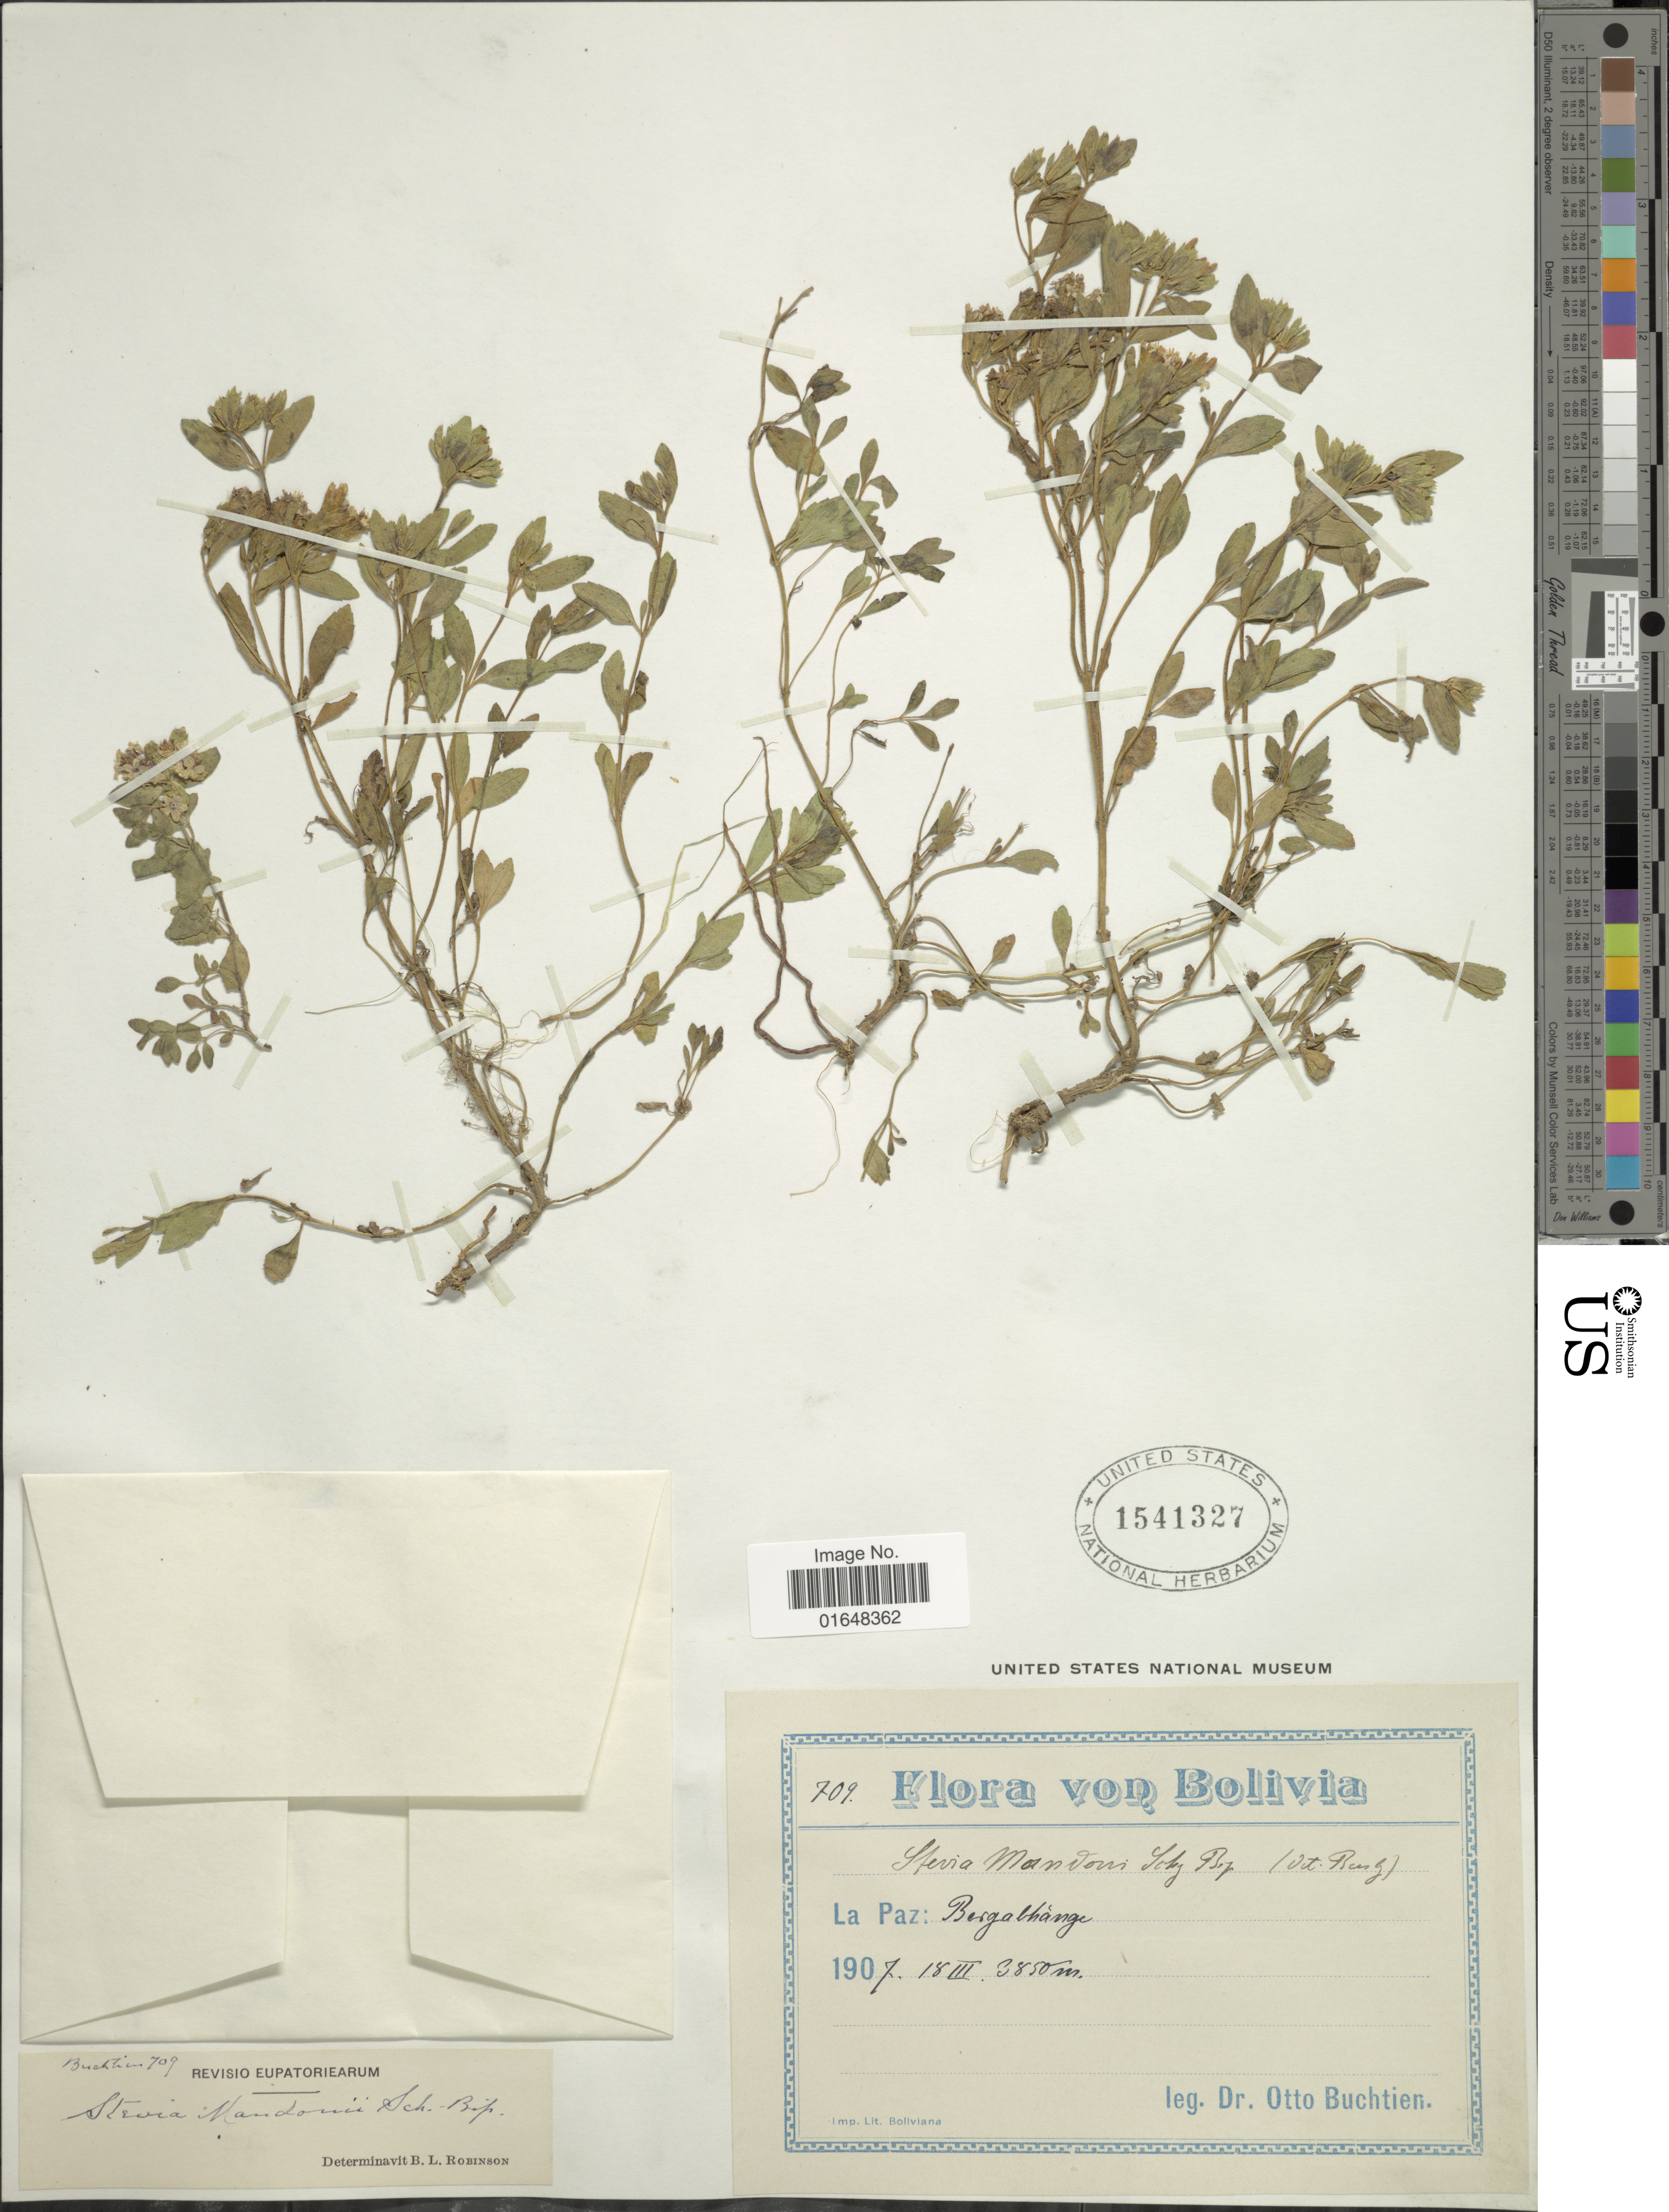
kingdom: Plantae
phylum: Tracheophyta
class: Magnoliopsida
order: Asterales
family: Asteraceae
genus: Stevia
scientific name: Stevia mandonii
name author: Sch. Bip.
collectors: O. Buchtien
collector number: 709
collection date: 1907-03-18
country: Bolivia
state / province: La Paz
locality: La Paz: Bergabhange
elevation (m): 3850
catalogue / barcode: US 1541327